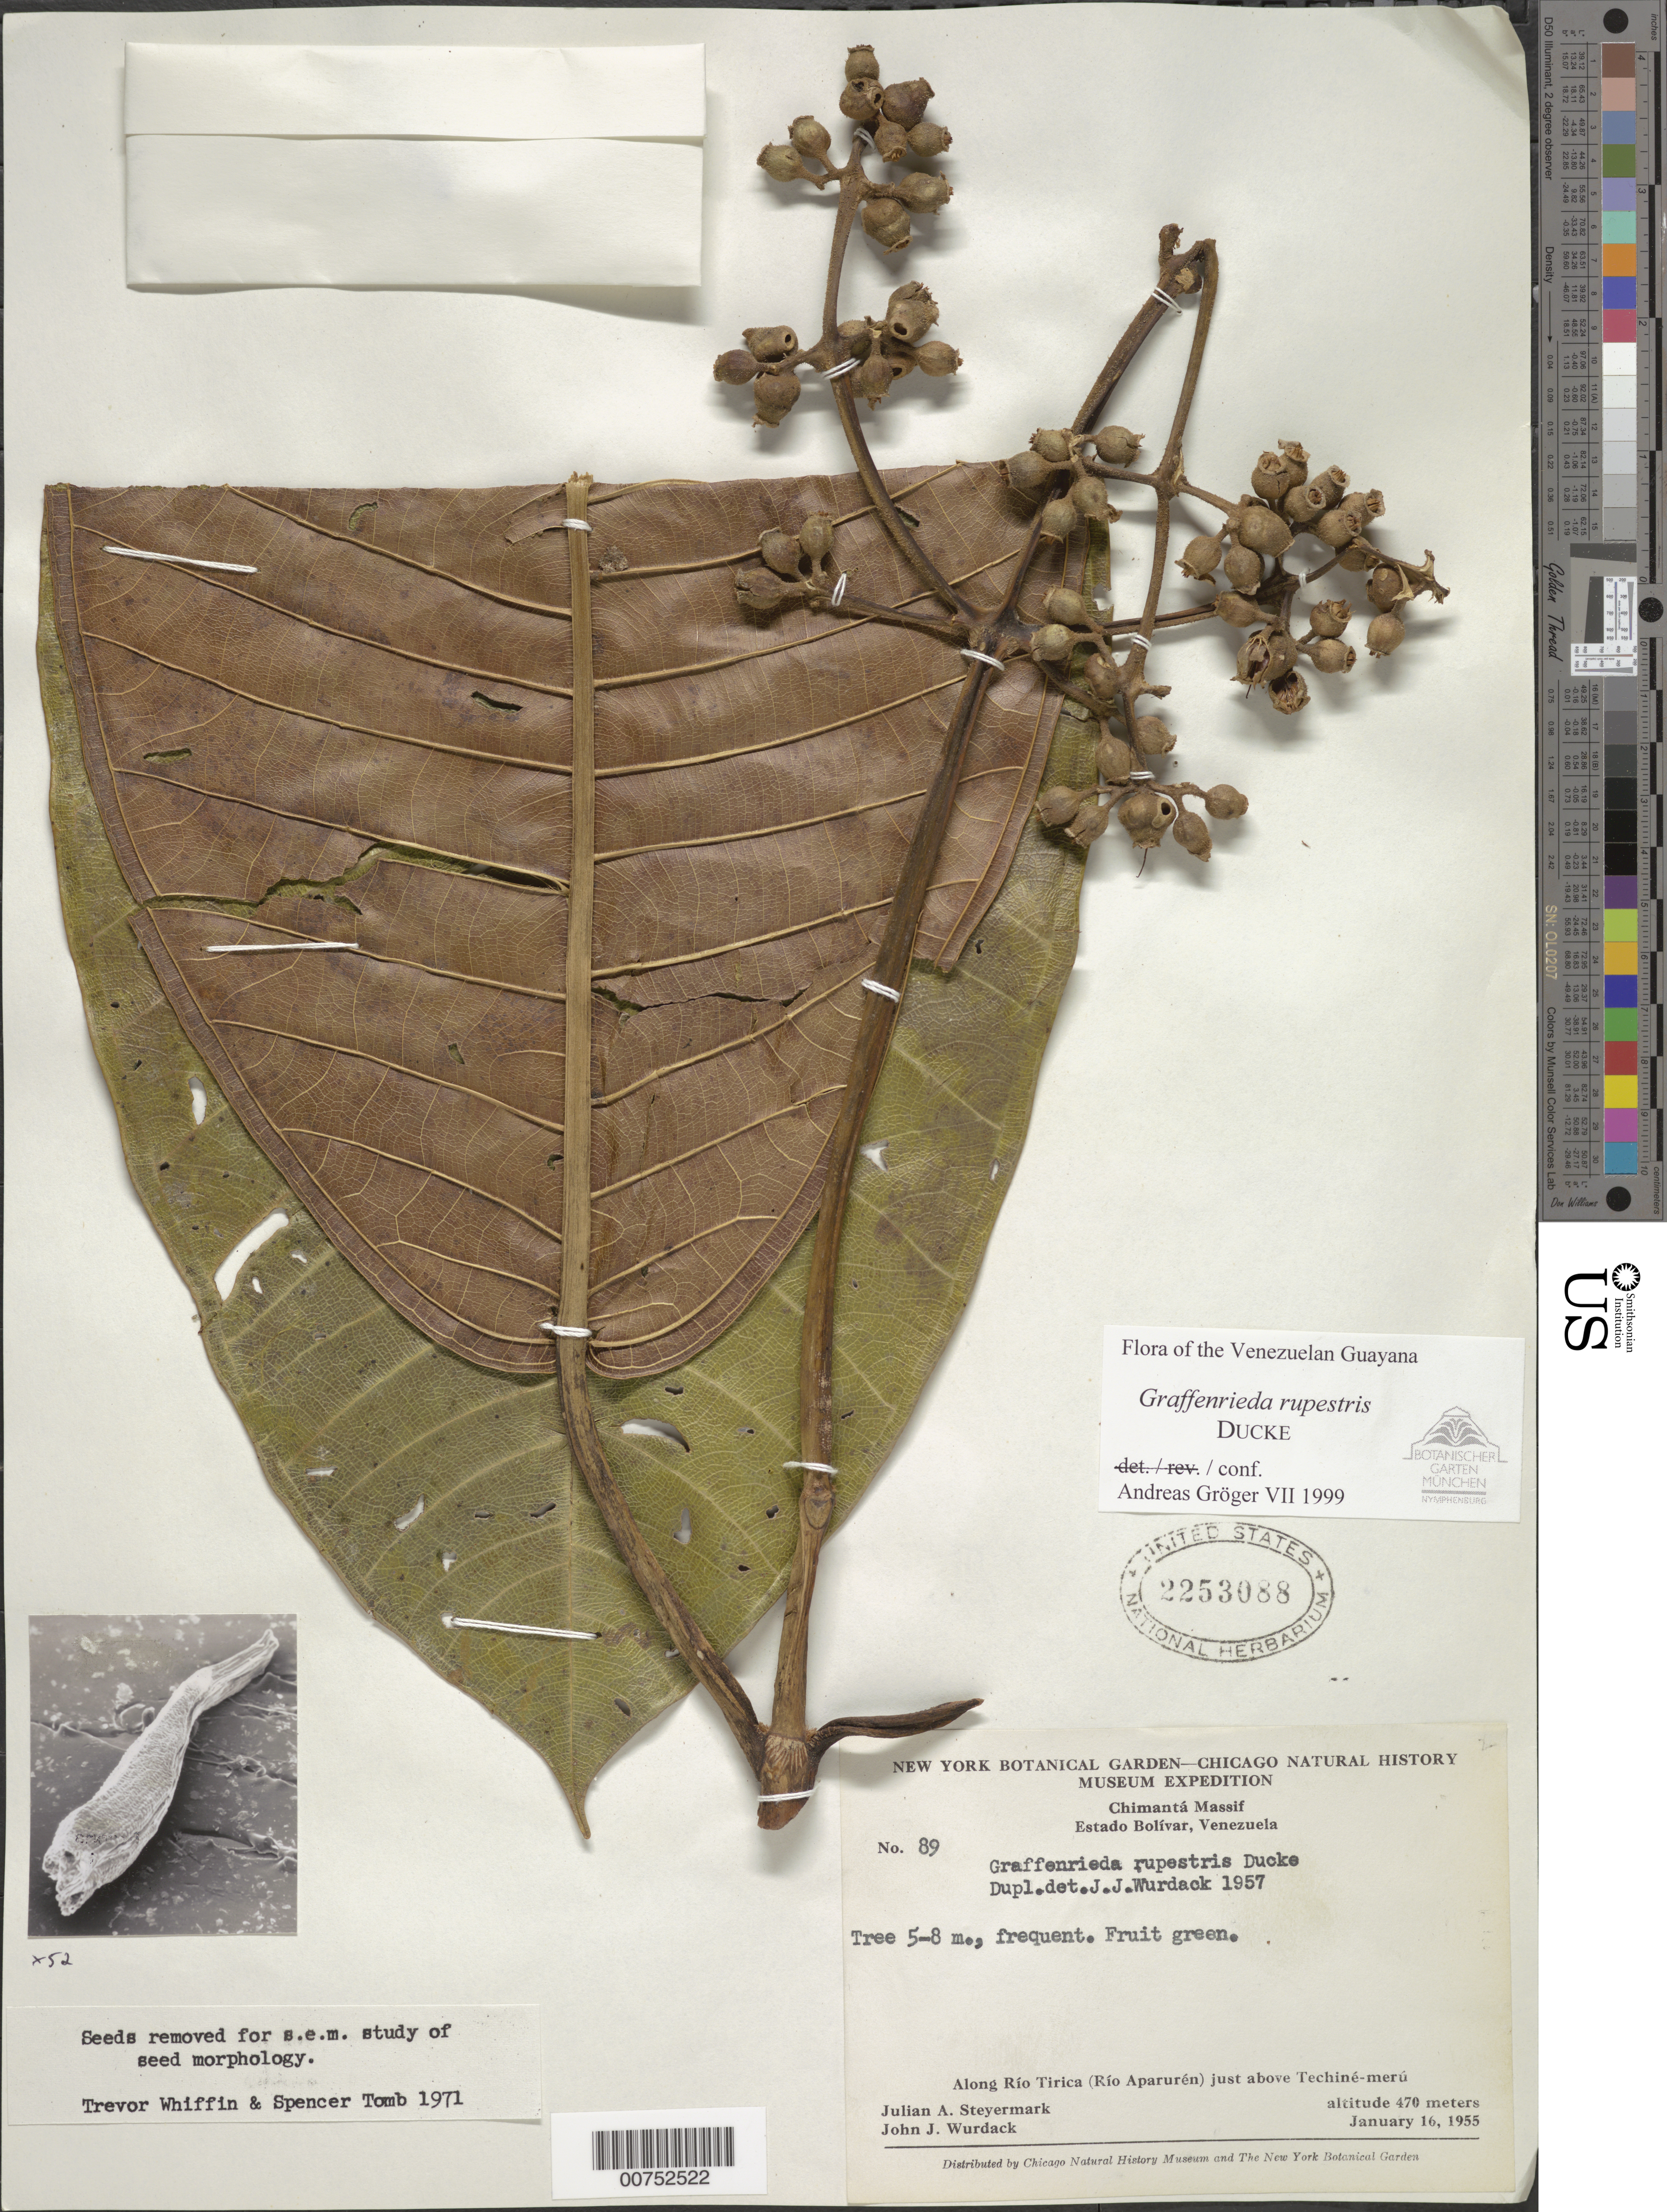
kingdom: Plantae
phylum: Tracheophyta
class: Magnoliopsida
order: Myrtales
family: Melastomataceae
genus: Graffenrieda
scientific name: Graffenrieda rupestris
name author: Ducke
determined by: Gröger, A.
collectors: J. Steyermark & J. J. Wurdack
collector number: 55 89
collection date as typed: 16-Jan-55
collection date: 1955-01-16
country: Venezuela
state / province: Bolívar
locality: Chimantá Massif, along Río Tirica (Río Aparurén) just above Techiné-merú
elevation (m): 470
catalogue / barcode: US 2253088